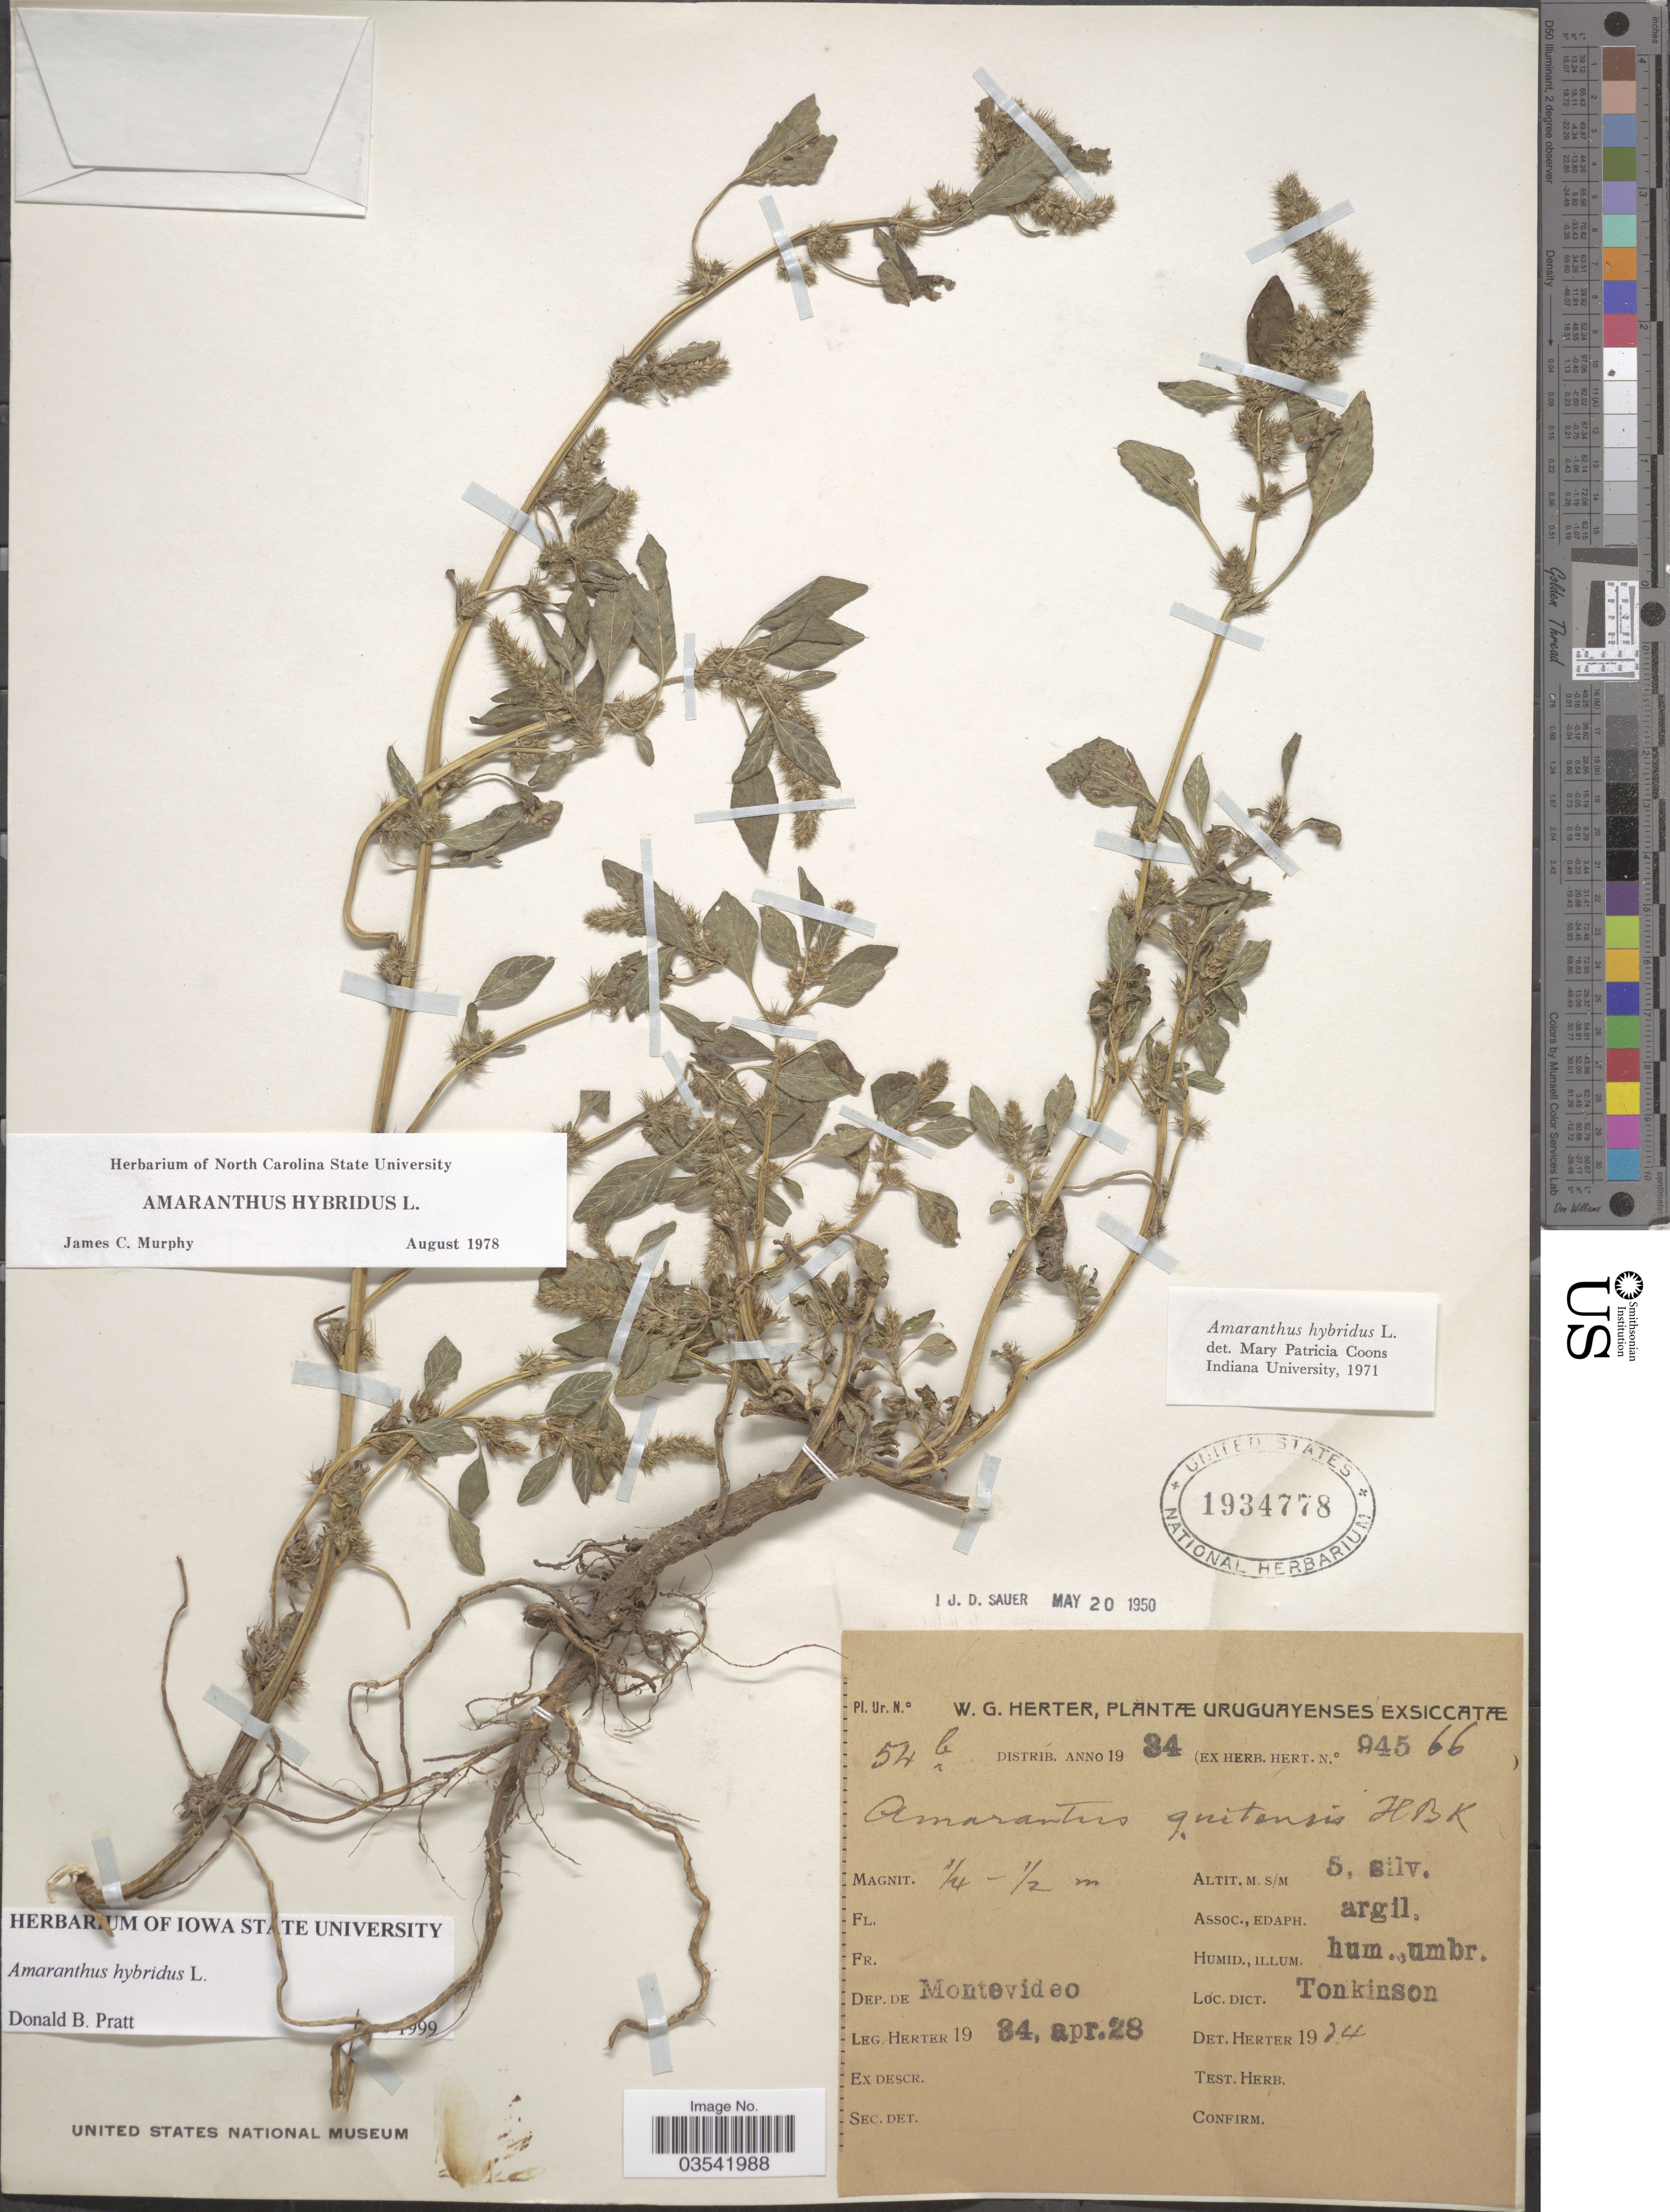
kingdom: Plantae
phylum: Tracheophyta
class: Magnoliopsida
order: Caryophyllales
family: Amaranthaceae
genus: Amaranthus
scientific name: Amaranthus hybridus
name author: L.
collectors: W. G. Herter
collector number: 54b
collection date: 1934-04-28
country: Uruguay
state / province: Montevideo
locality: Dep. de Montevideo. Dict. Tonkinson.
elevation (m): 5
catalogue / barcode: US 1934778